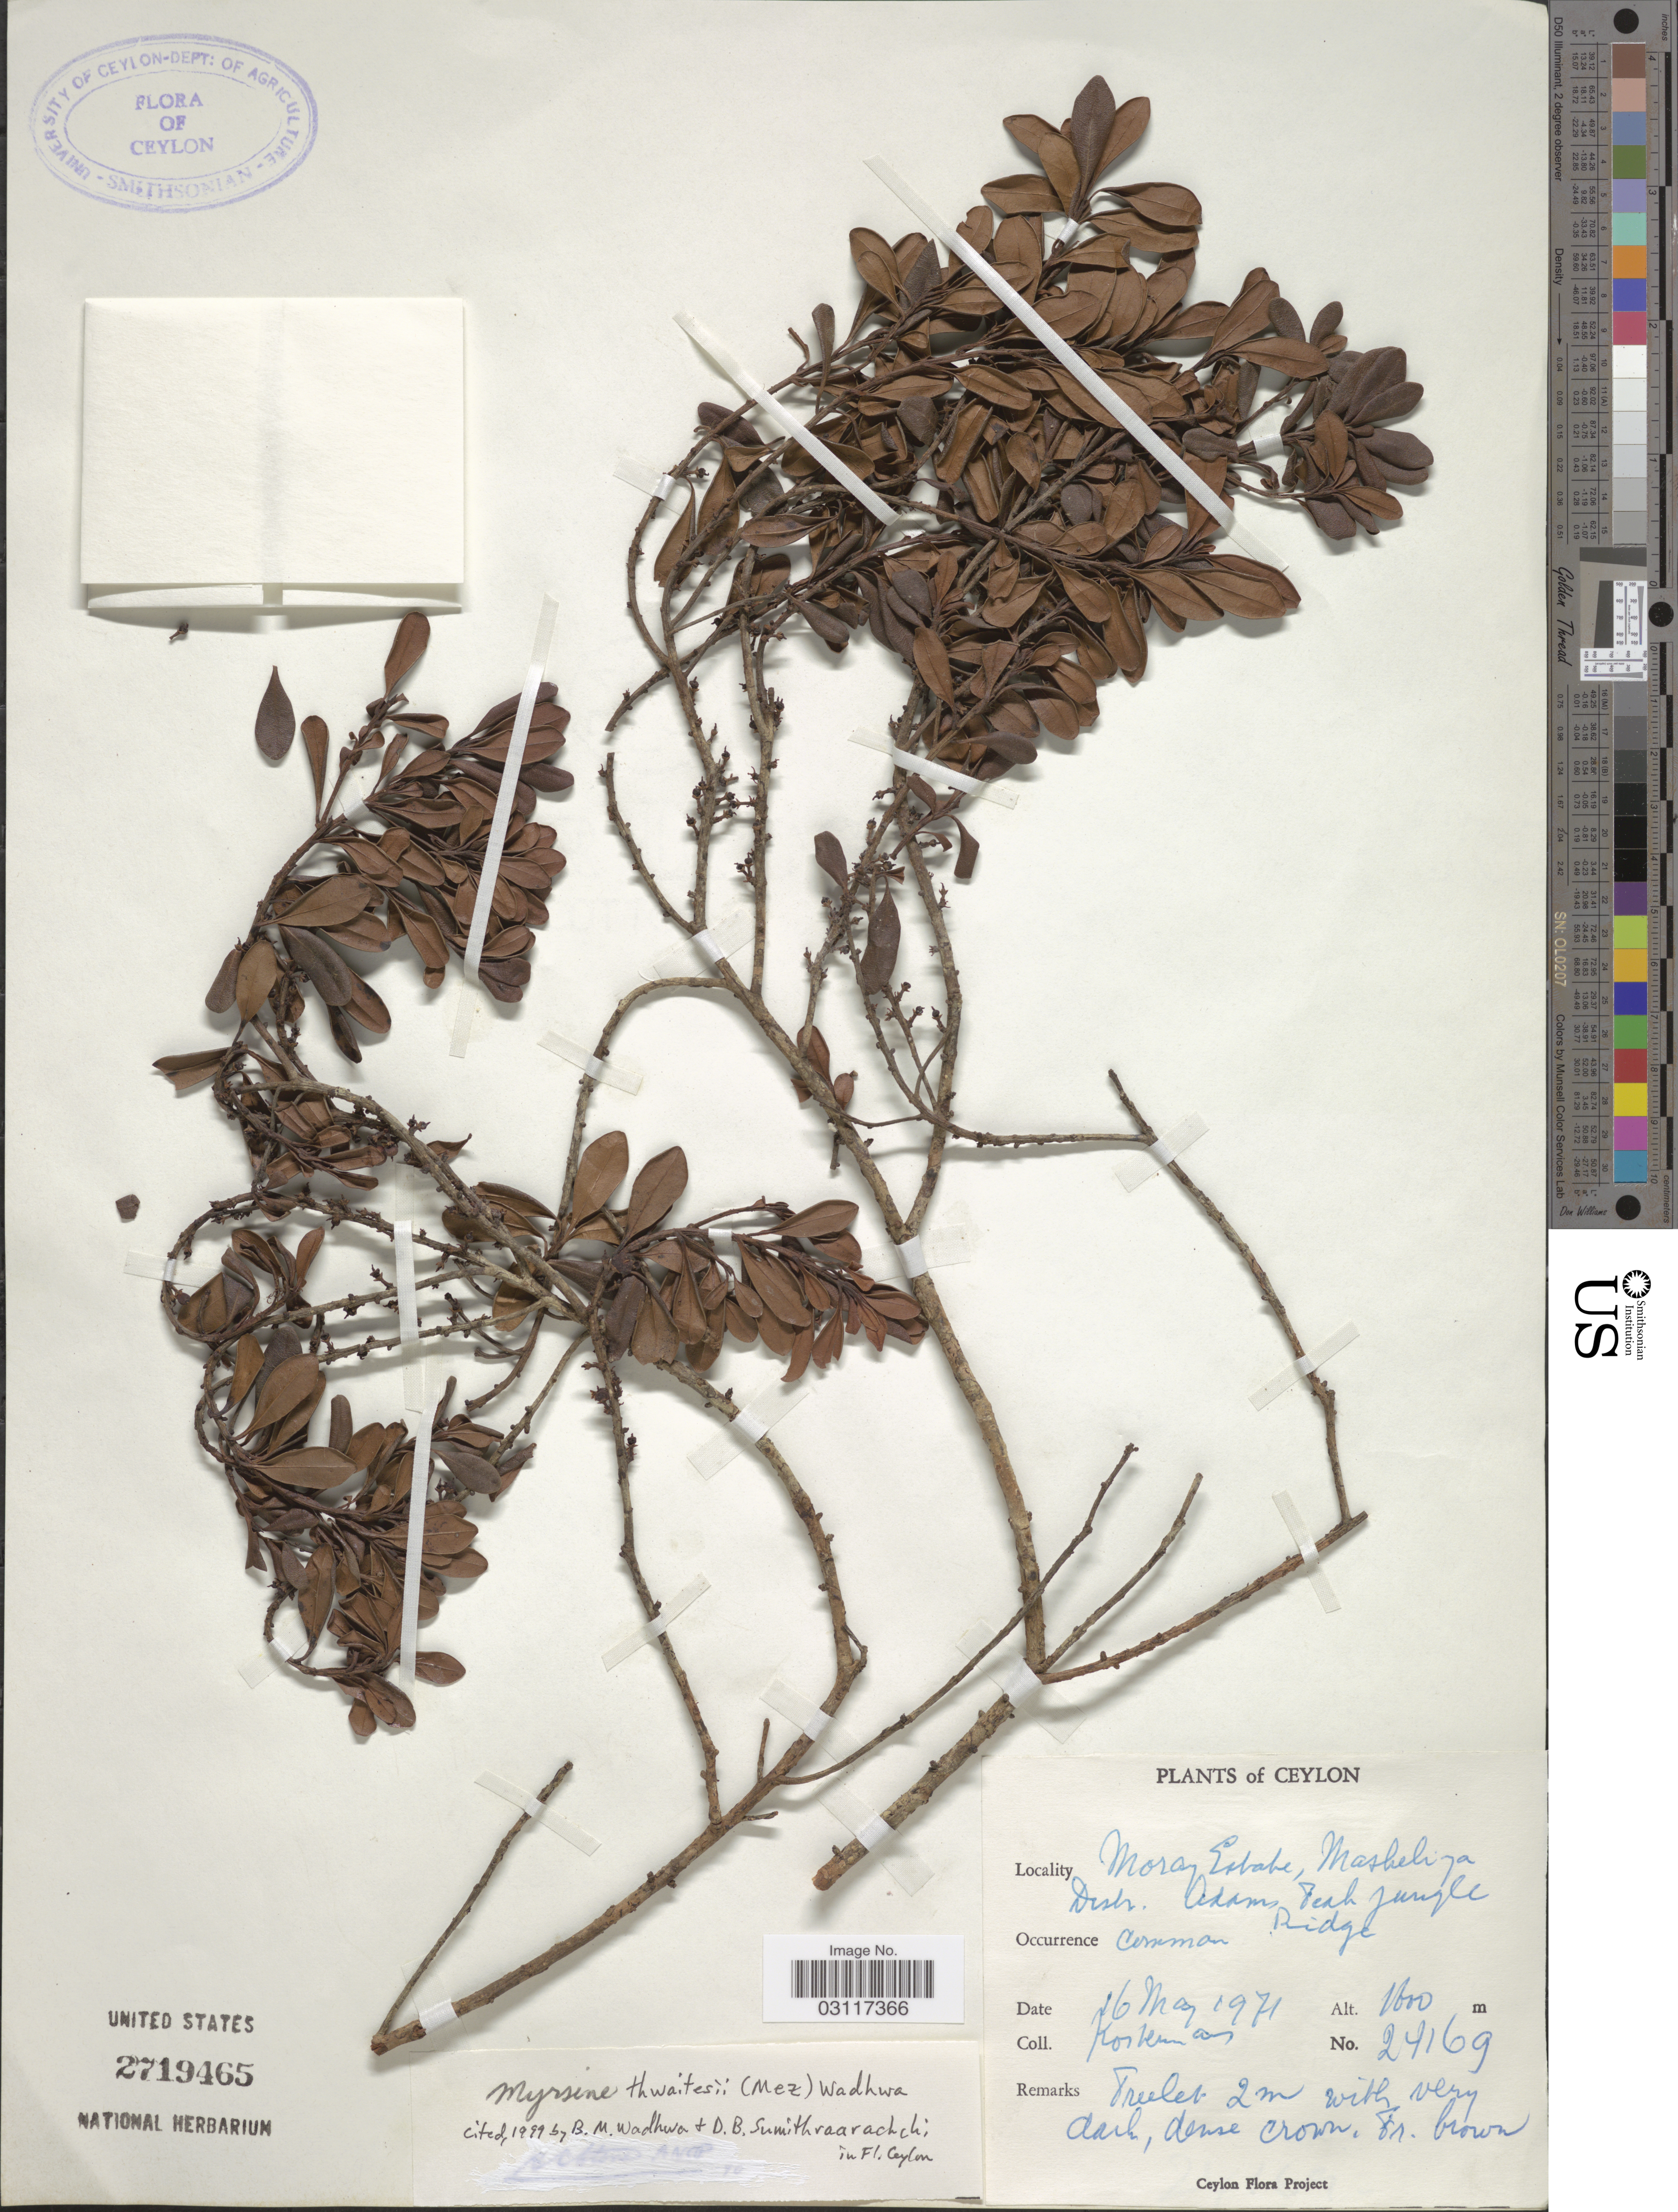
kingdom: Plantae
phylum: Tracheophyta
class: Magnoliopsida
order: Ericales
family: Primulaceae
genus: Myrsine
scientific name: Myrsine thwaitesii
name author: (Mez) Wadhwa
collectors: Kostermans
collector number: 24169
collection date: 1971-05-16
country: Sri Lanka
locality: Ceylon, Moray Estate, Maskeliya Distr., Adams Peak Jungle Ridge.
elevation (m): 1600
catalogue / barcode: US 2719465